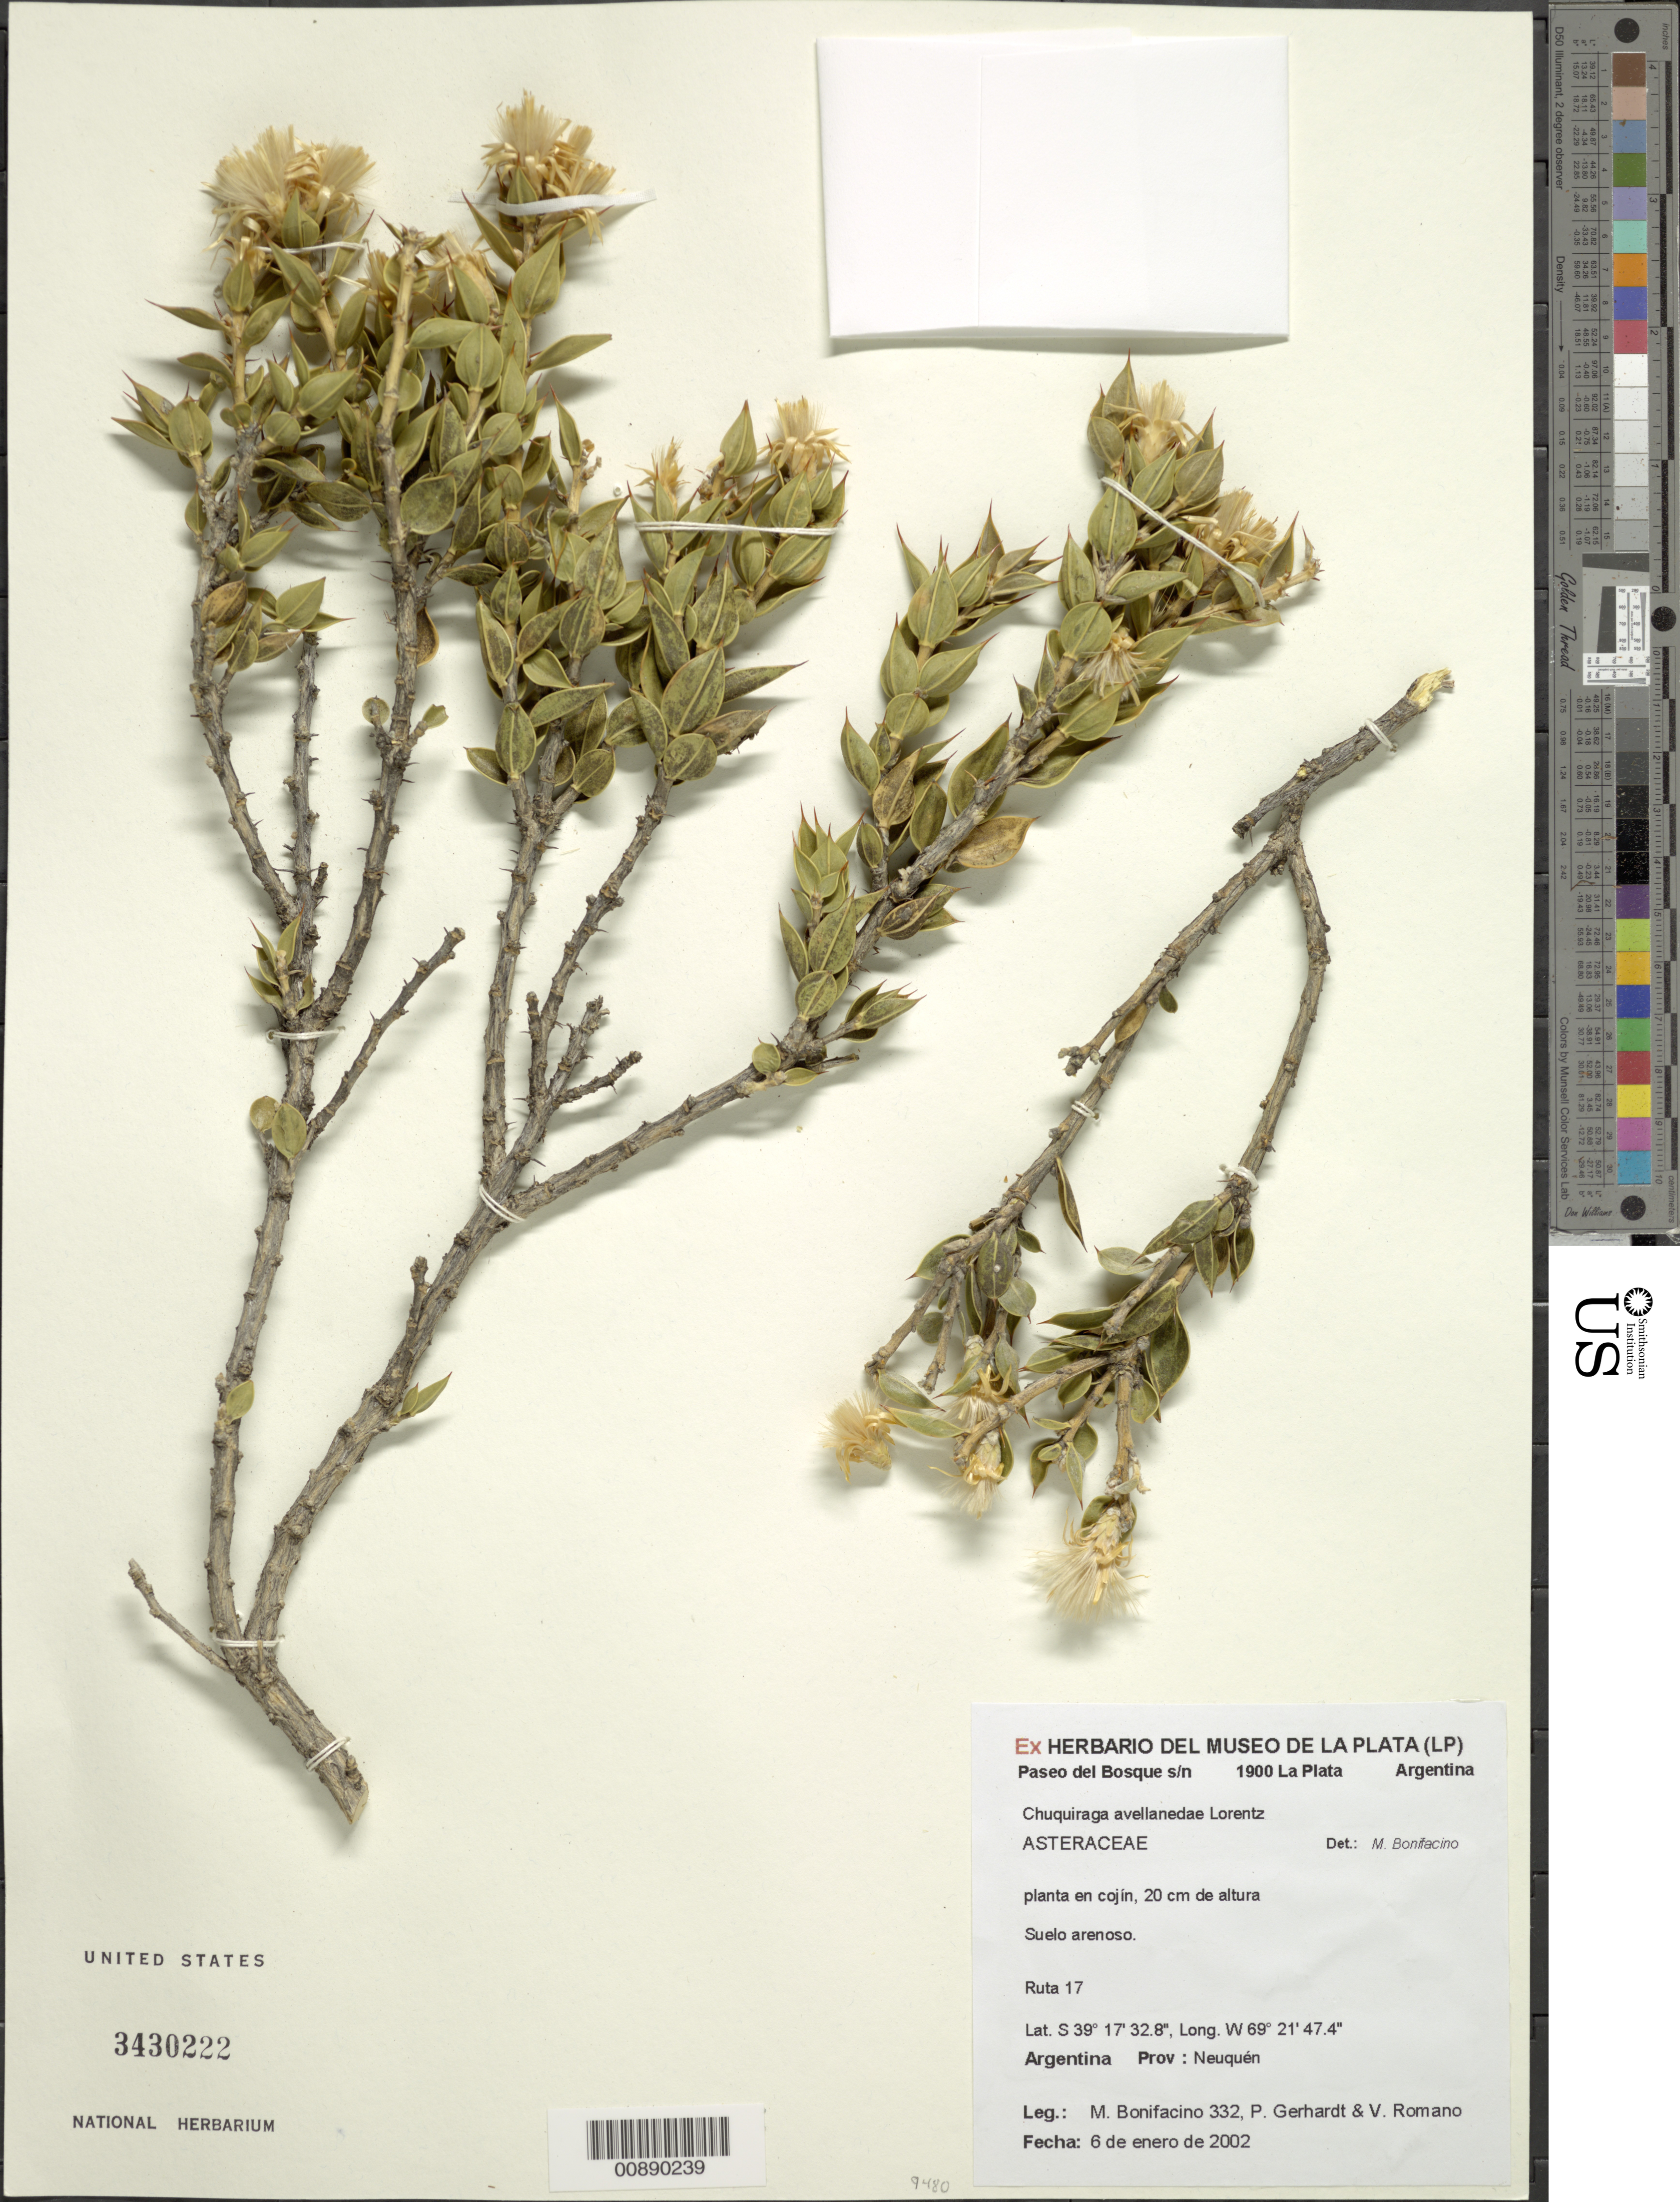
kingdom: Plantae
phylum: Tracheophyta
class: Magnoliopsida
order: Asterales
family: Asteraceae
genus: Chuquiraga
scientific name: Chuquiraga avellanedae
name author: Lorentz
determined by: Bonifacino, José Mauricio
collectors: M. Bonifacino, P. Gerhardt & V. Romano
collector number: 0332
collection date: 2002-01-06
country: Argentina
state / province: Neuquén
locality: Ruta 17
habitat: Suelo arenoso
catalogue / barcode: US 3430222